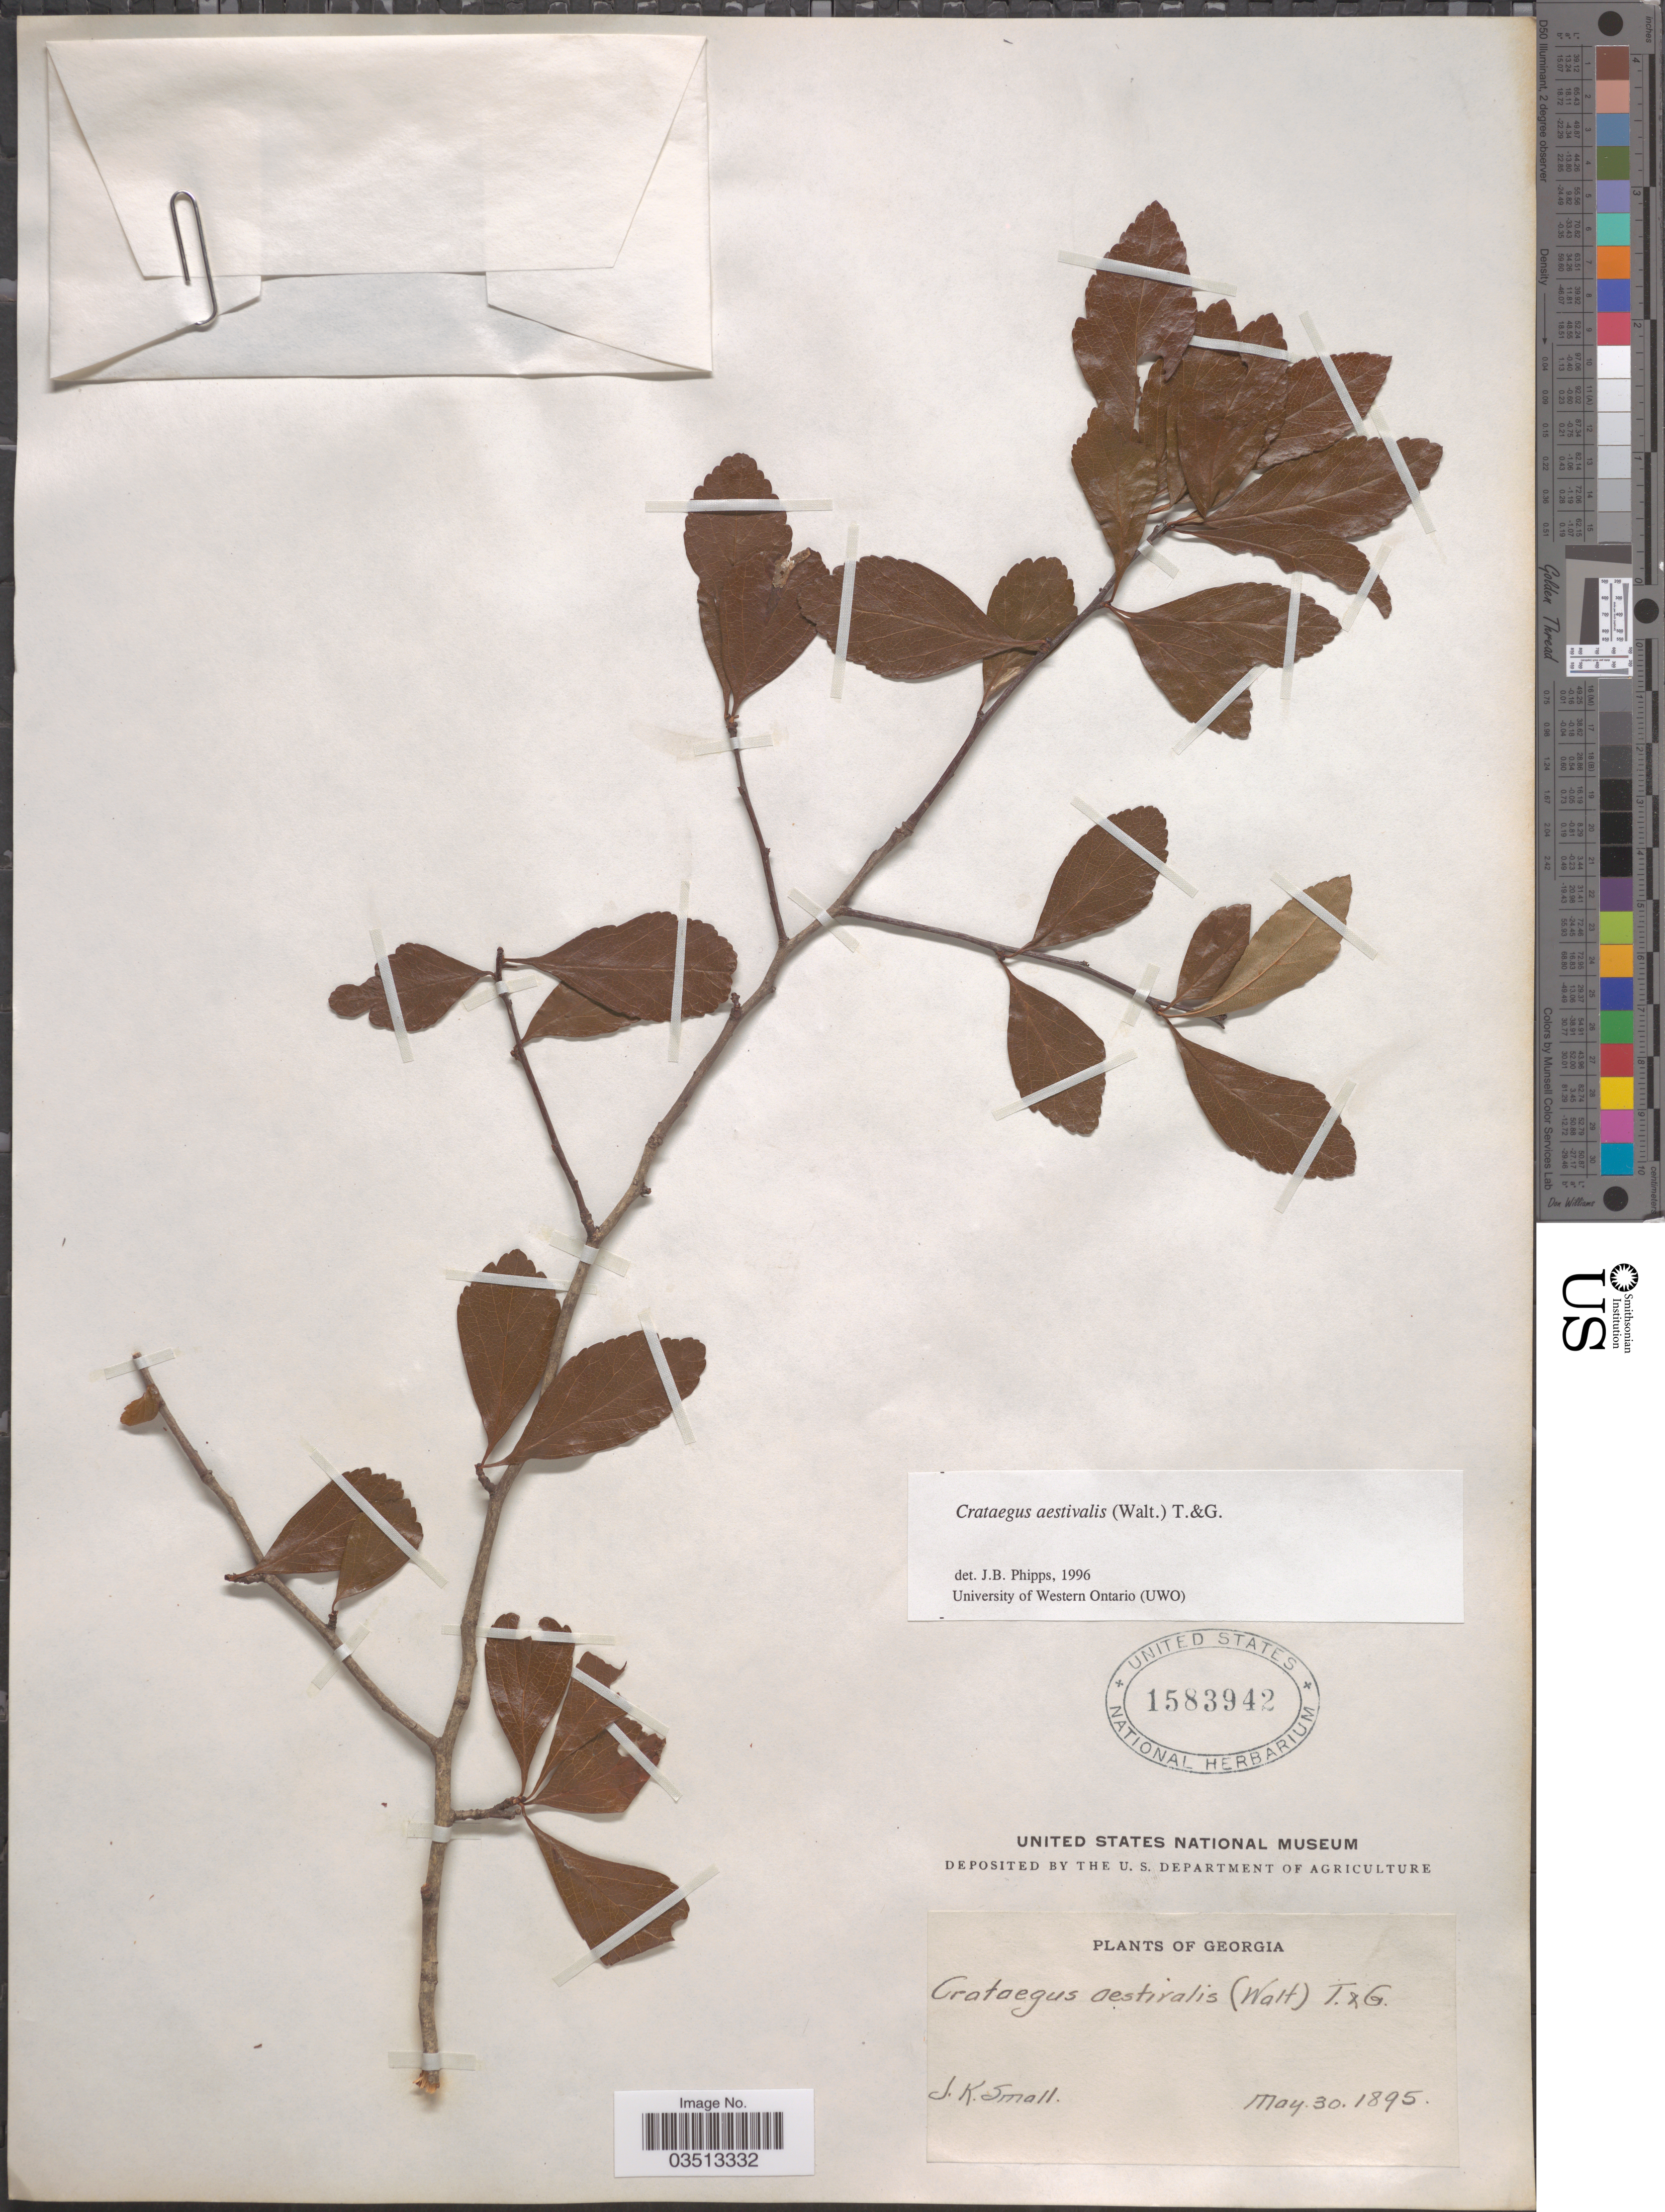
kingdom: Plantae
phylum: Tracheophyta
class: Magnoliopsida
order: Rosales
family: Rosaceae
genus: Crataegus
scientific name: Crataegus aestivalis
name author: (Walter) Torr. & A. Gray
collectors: J. K. Small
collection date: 1895-05-30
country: United States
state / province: Georgia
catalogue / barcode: US 1583942